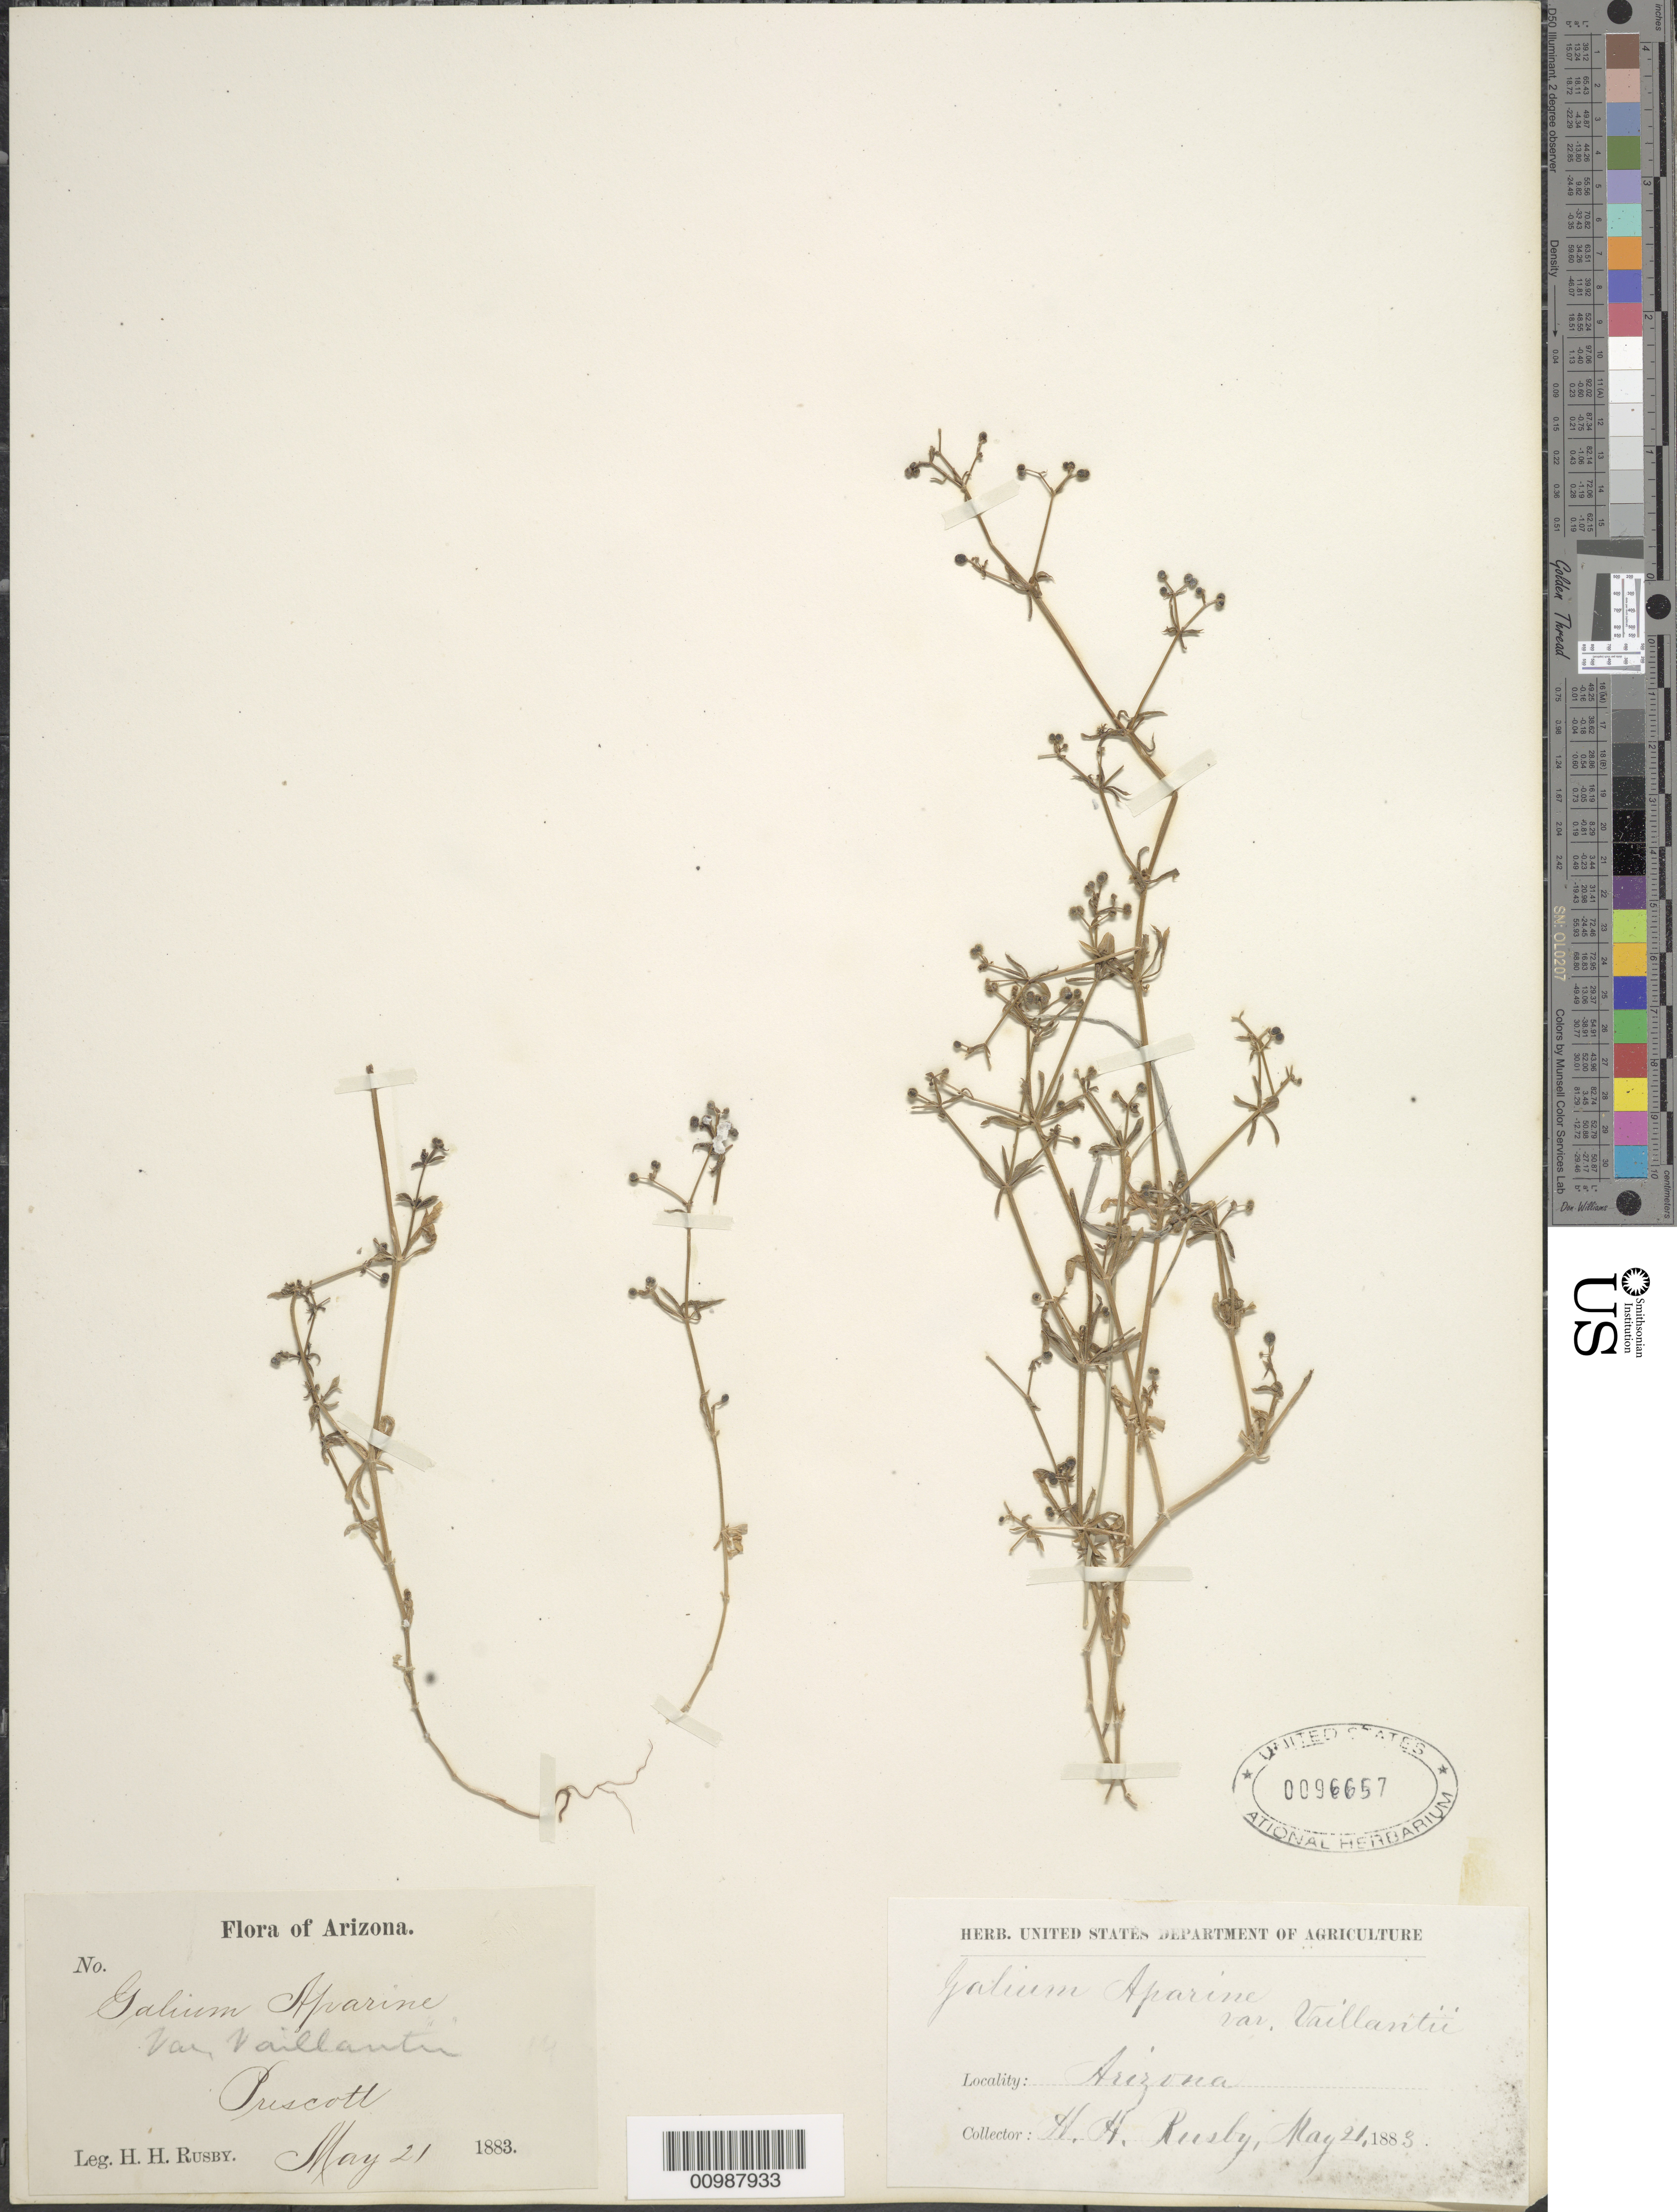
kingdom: Plantae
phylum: Tracheophyta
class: Magnoliopsida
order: Gentianales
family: Rubiaceae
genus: Galium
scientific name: Galium aparine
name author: L.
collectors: H. H. Rusby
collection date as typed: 21 May 1883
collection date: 1883-05-21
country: United States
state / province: Arizona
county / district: Yavapai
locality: Prescott.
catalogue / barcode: US 96657